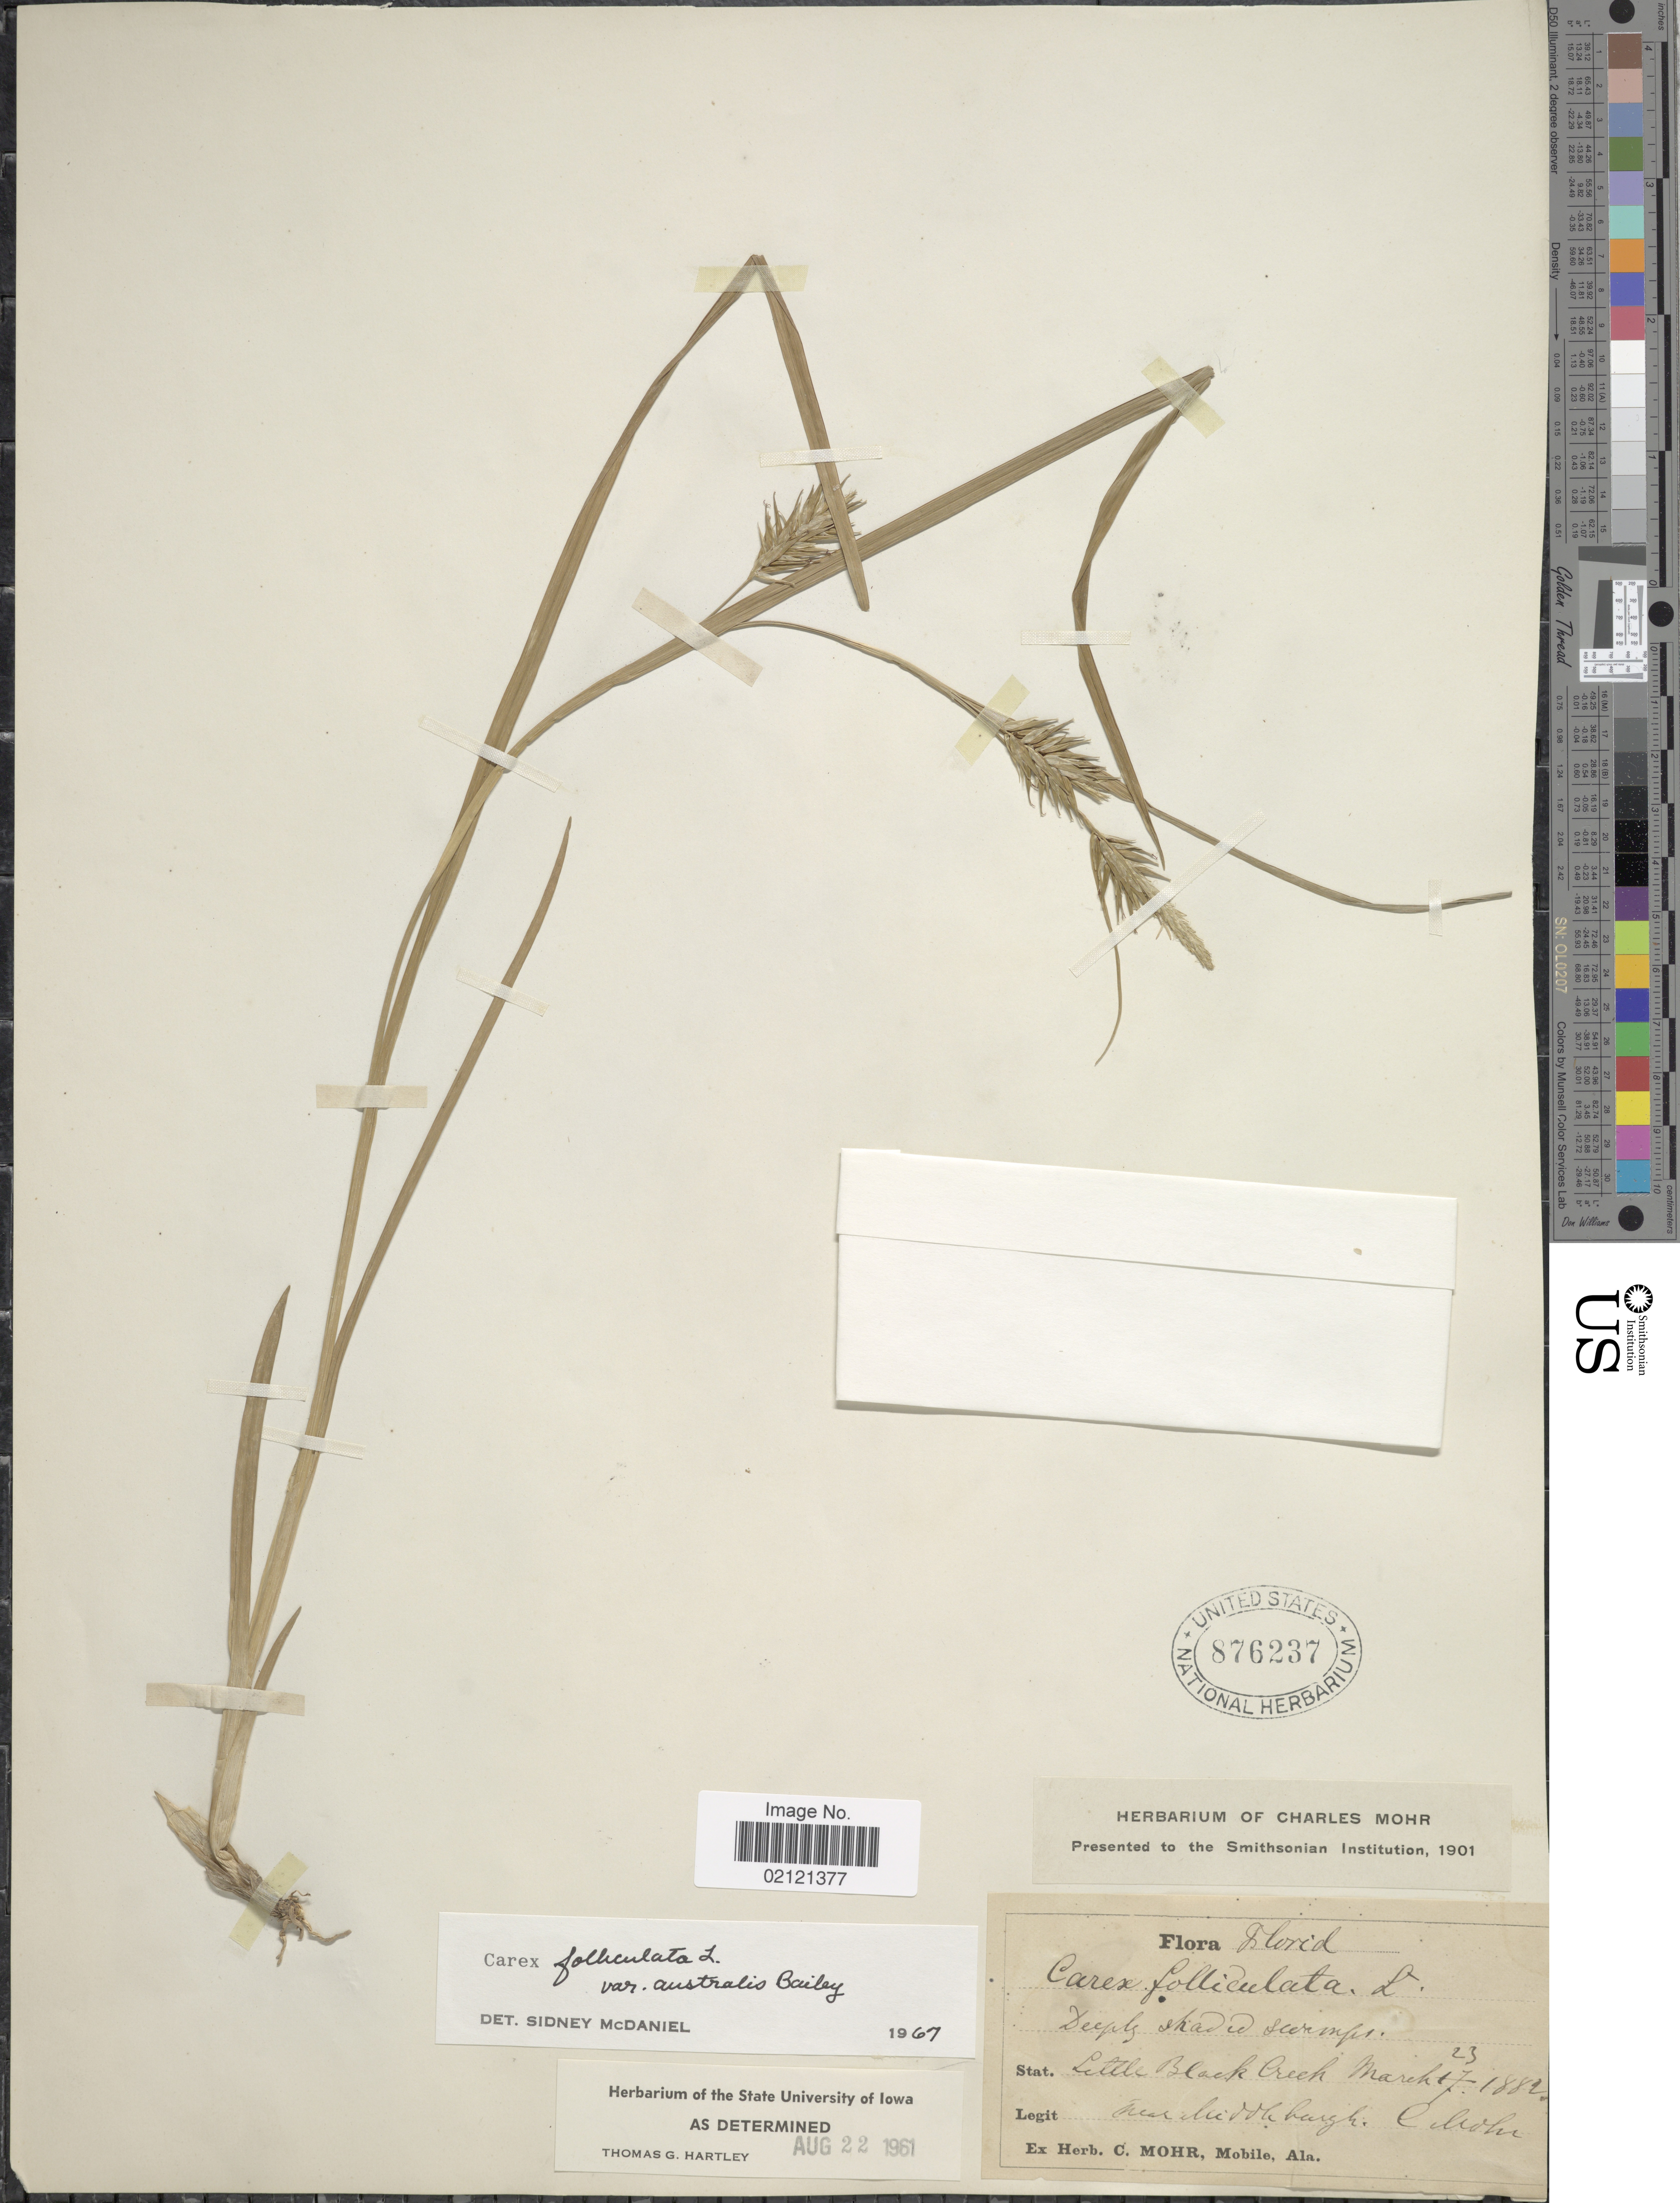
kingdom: Plantae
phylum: Tracheophyta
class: Liliopsida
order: Poales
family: Cyperaceae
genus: Carex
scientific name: Carex lonchocarpa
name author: Willd. ex Spreng.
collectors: Mohr, C. T. (herbarium)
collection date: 1882-03-23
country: United States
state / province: Florida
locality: Little Black Creek, near Middleburgh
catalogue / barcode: US 876237